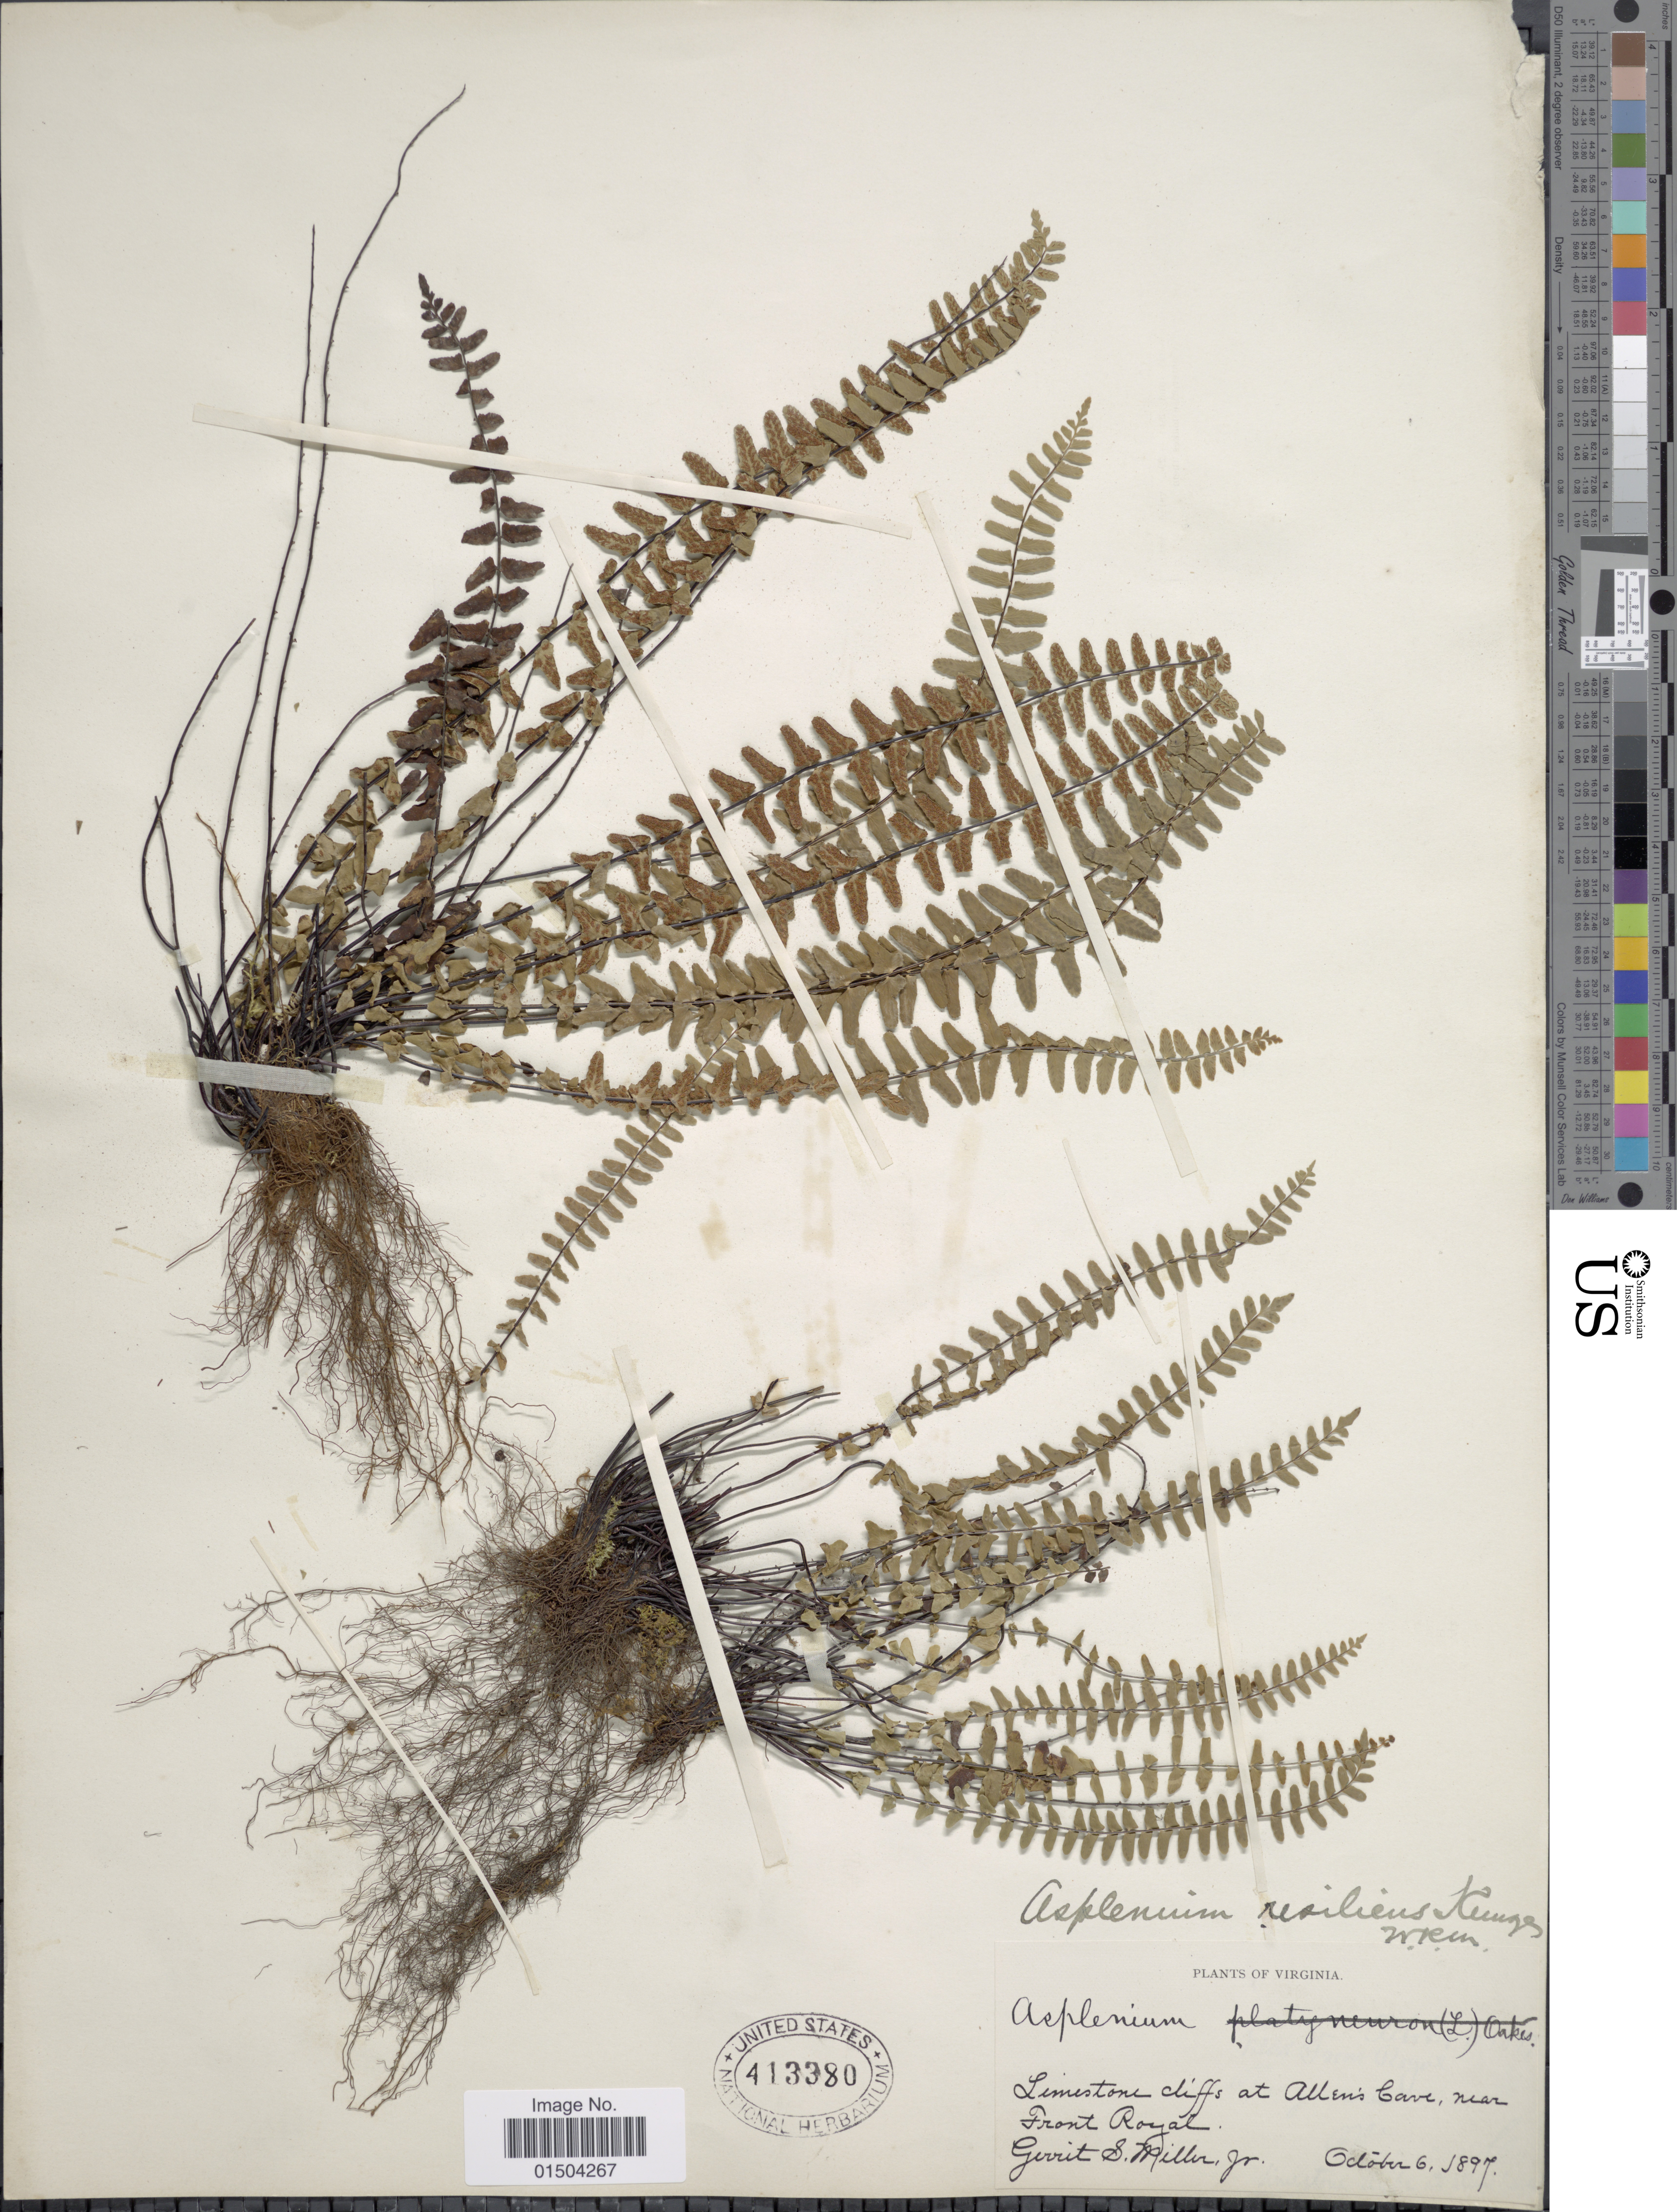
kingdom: Plantae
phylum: Tracheophyta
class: Polypodiopsida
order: Polypodiales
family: Aspleniaceae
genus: Asplenium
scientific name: Asplenium resiliens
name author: Kunze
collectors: G. S. Miller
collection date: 1897-10-06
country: United States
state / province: Virginia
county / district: Warren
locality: Limestone cliffs at Allen's Cave, near Front Royal.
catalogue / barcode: US 413380